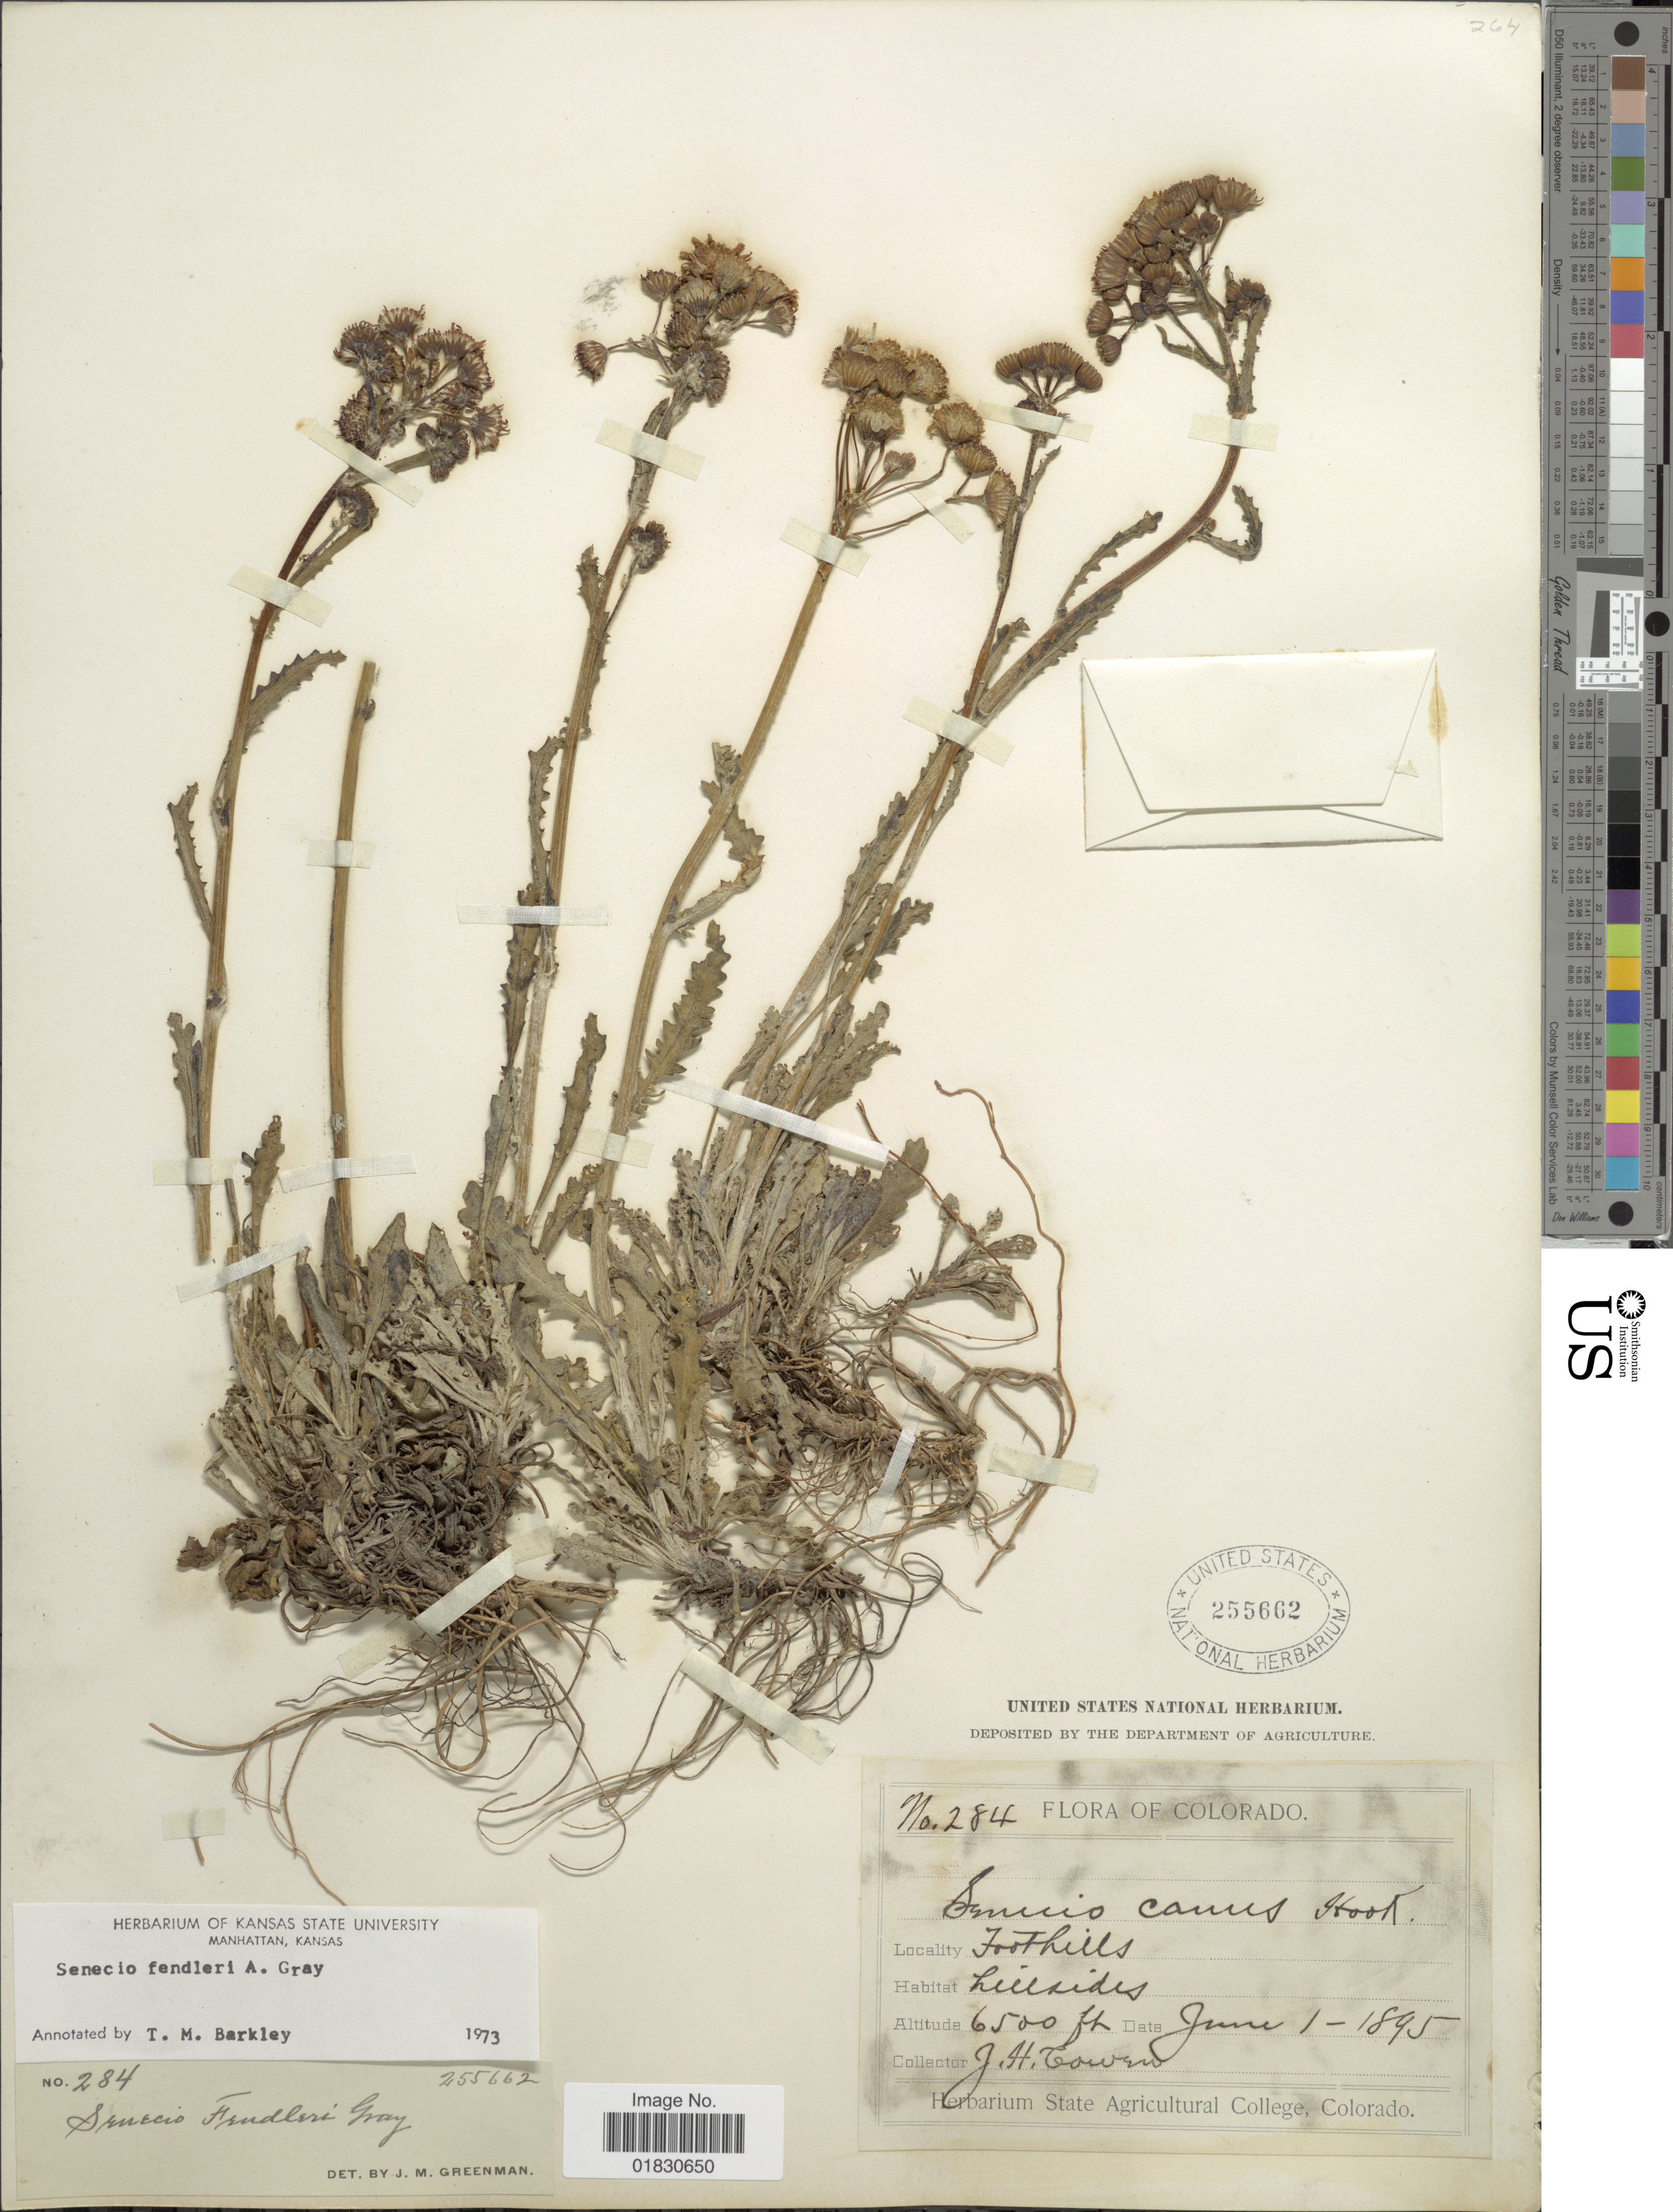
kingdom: Plantae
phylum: Tracheophyta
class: Magnoliopsida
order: Asterales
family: Asteraceae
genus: Packera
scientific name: Packera fendleri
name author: (A. Gray) W.A. Weber & Á. Löve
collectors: J. H. Cowan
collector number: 284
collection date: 1895-06-01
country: United States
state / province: Colorado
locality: Foothills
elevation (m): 1981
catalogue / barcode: US 255662